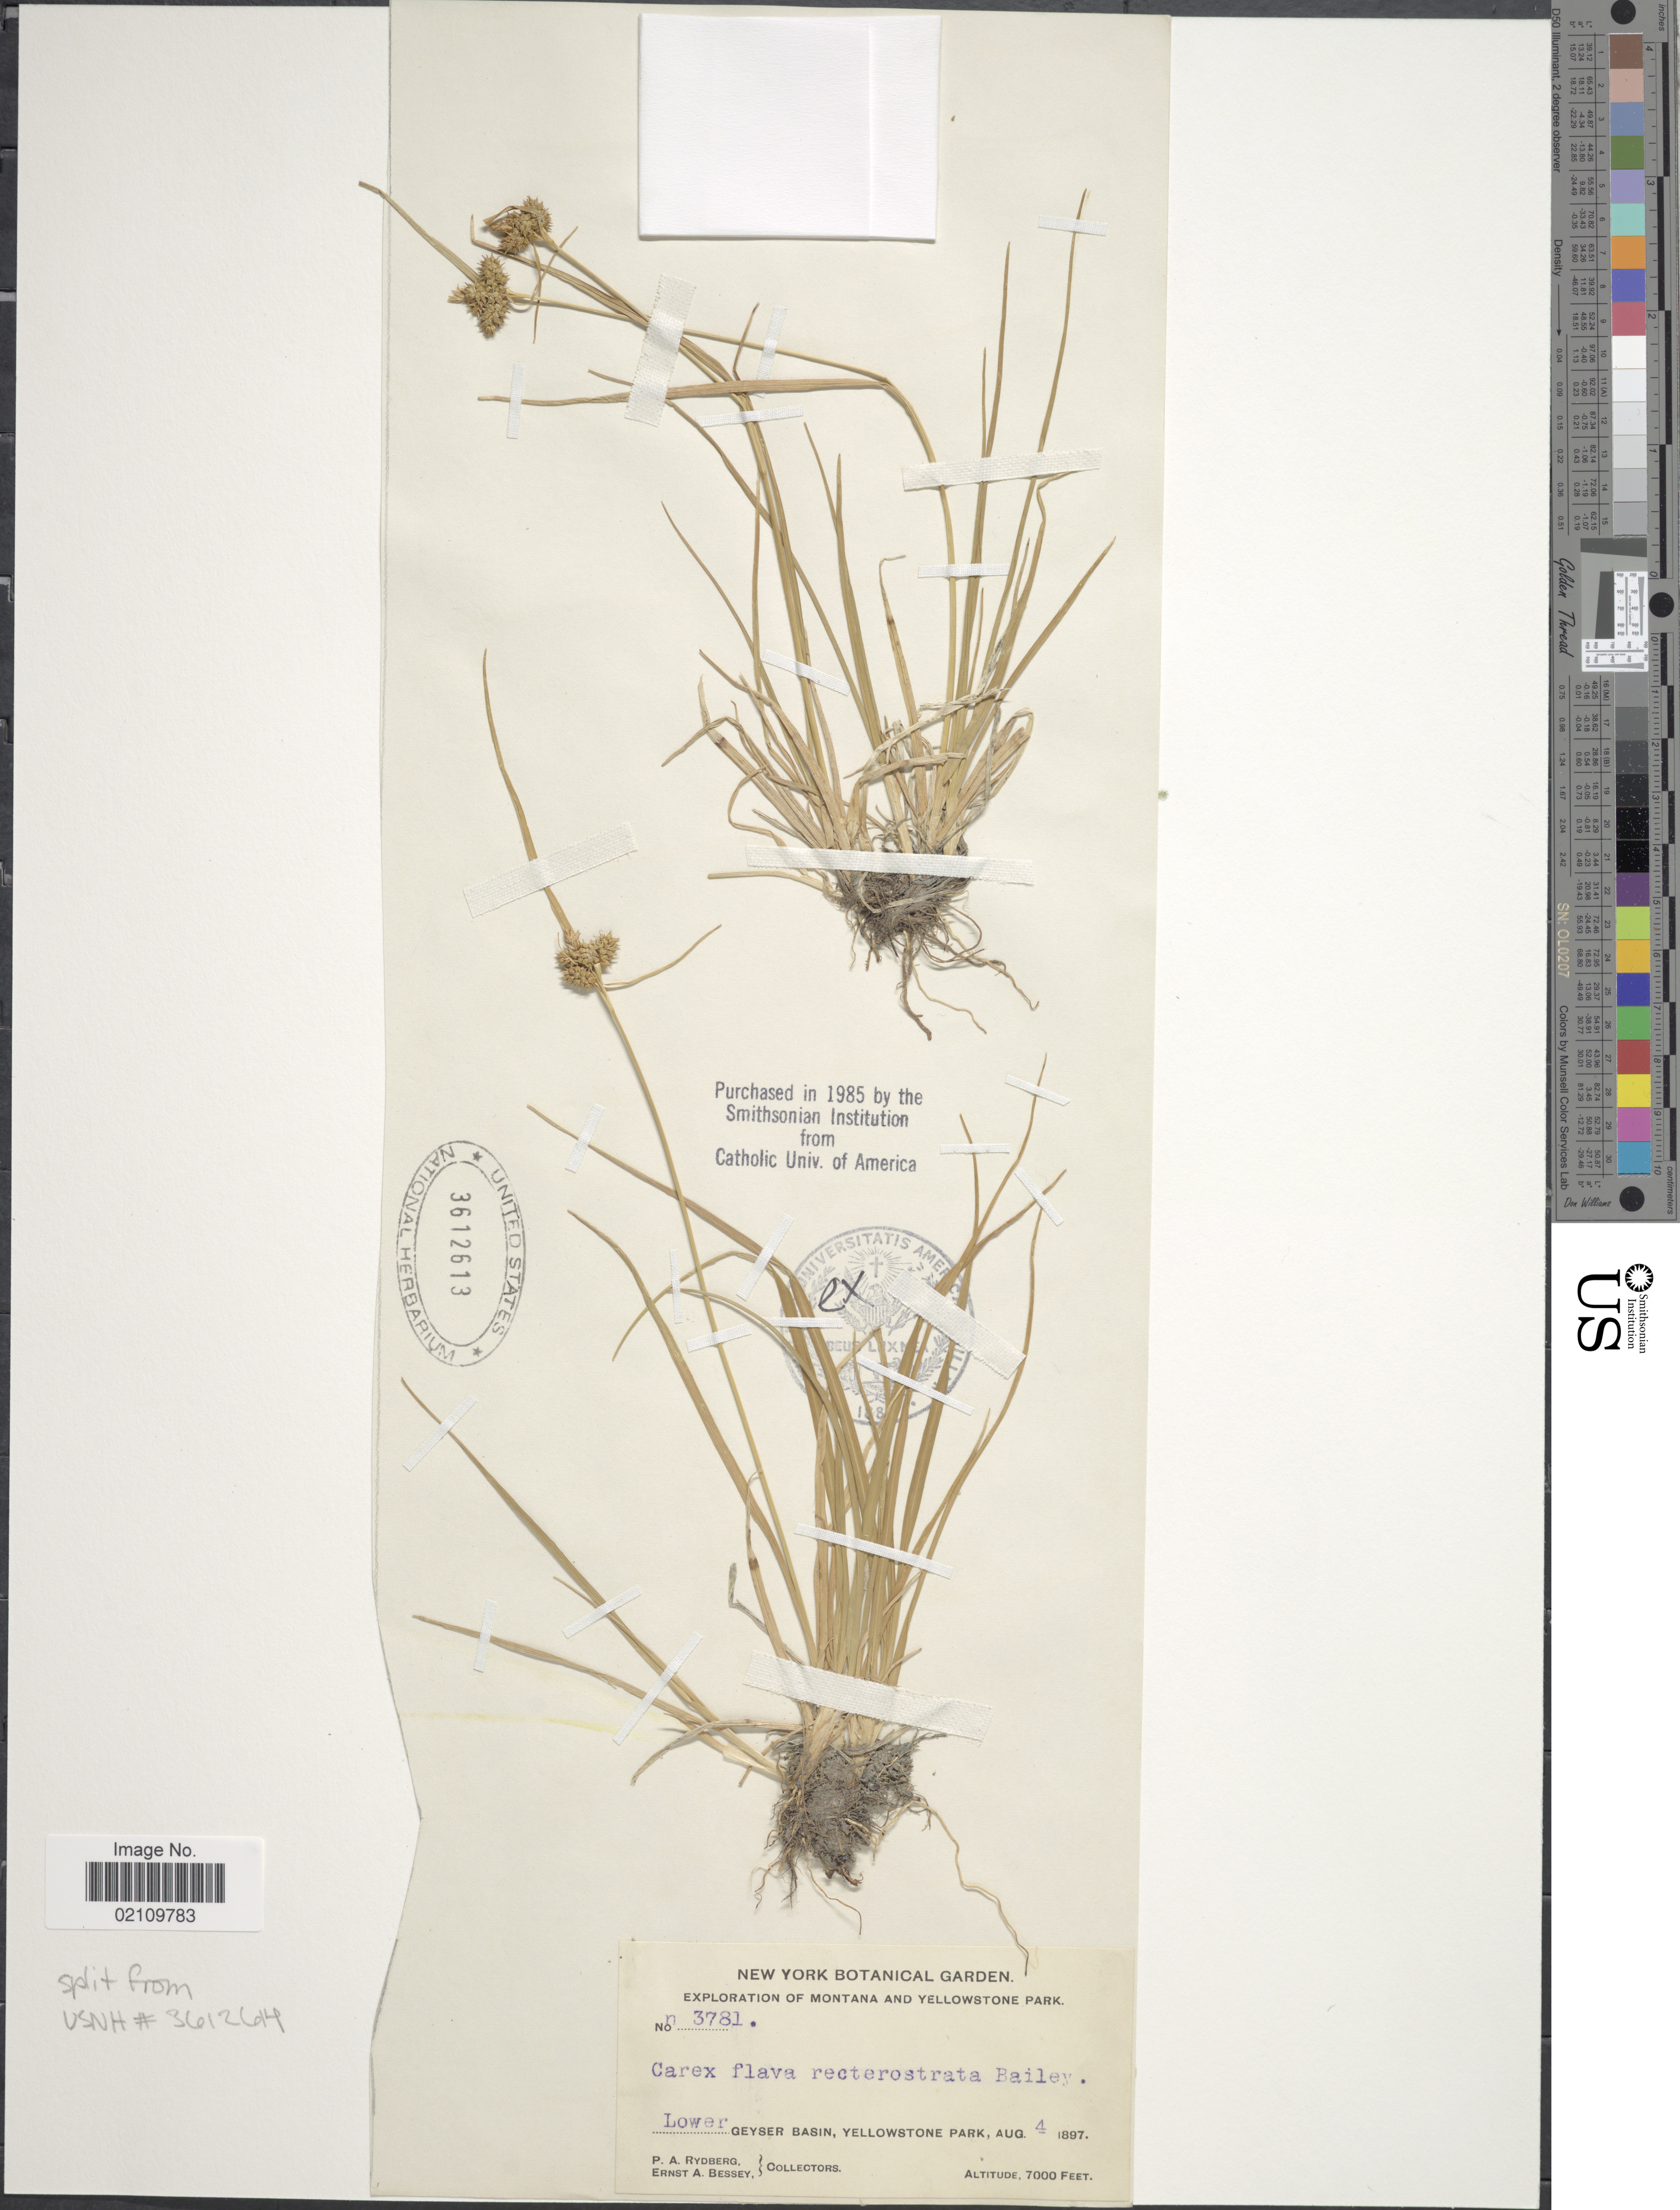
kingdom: Plantae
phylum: Tracheophyta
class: Liliopsida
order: Poales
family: Cyperaceae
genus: Carex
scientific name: Carex flava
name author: L.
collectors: P. A. Rydberg & E. A. Bessey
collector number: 3781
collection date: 1897-08-04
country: United States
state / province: Montana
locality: Yellowstone Park. Lower Geyser Basin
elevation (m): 2134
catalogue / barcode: US 3612613